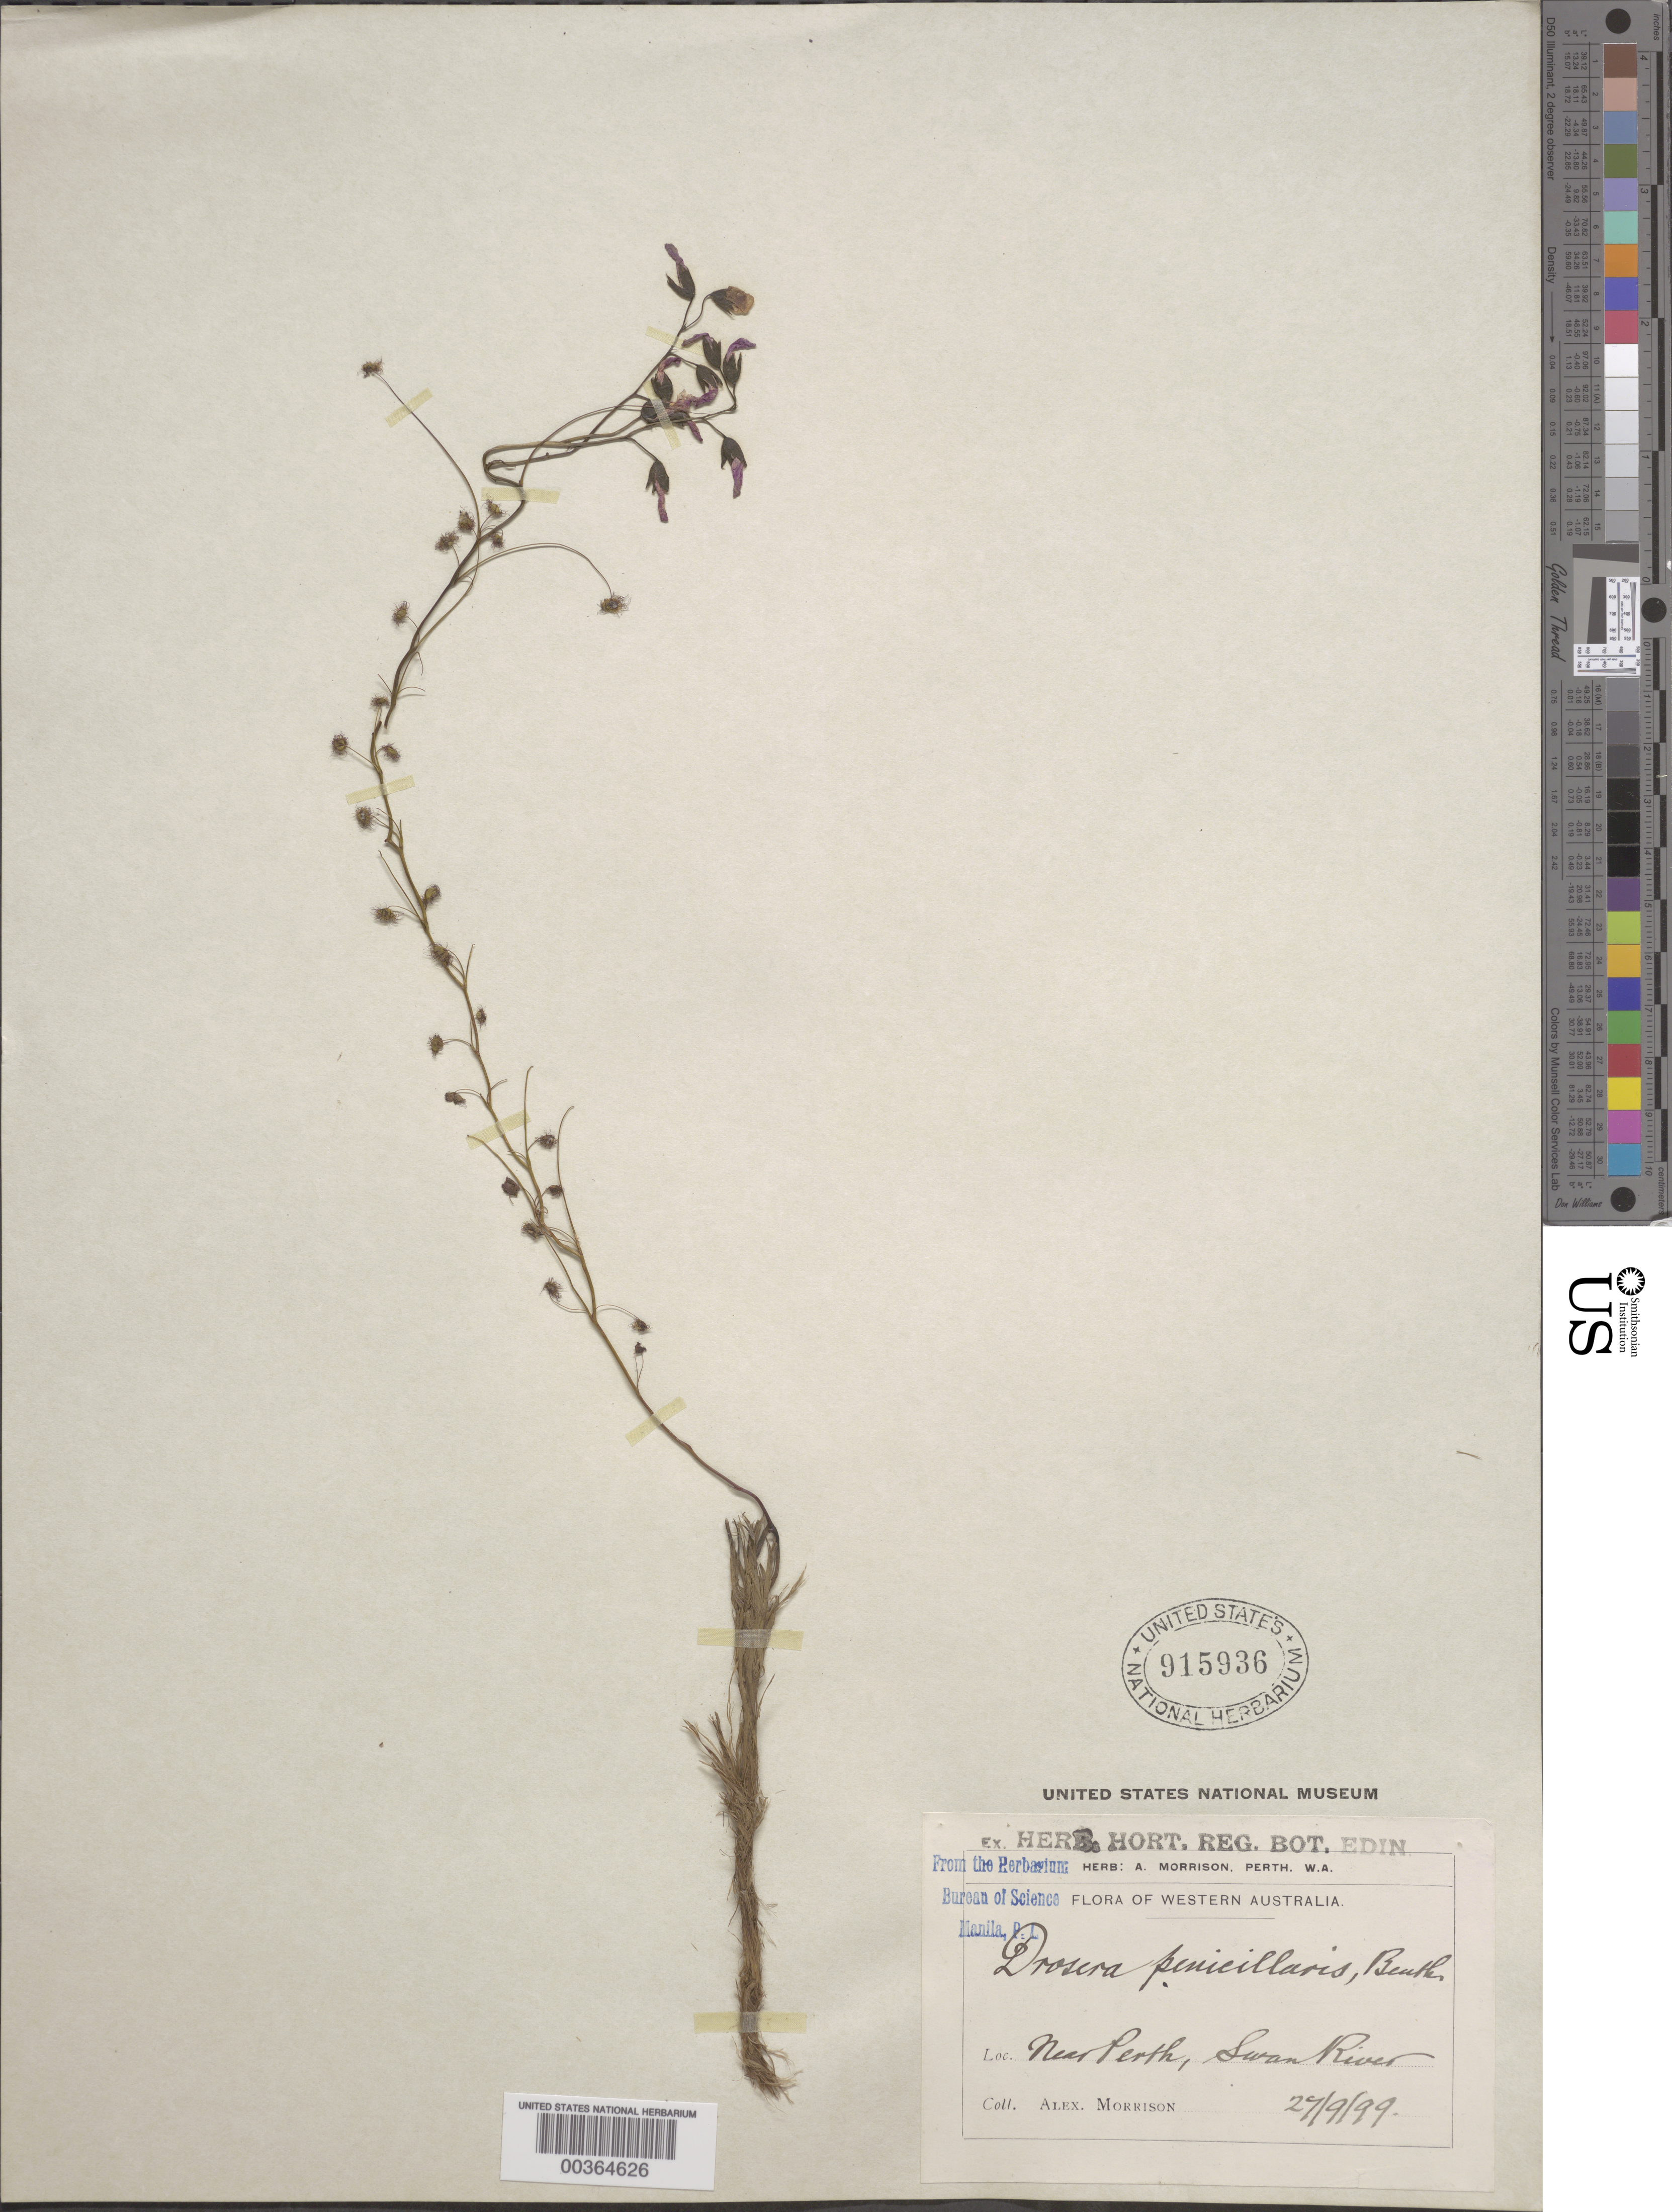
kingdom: Plantae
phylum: Tracheophyta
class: Magnoliopsida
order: Caryophyllales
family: Droseraceae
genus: Drosera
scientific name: Drosera penicillaris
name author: Benth.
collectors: A. Morrison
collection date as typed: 27 Sep 1899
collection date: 1899-09-27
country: Australia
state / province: Western Australia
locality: Swan river, near perth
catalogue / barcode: US 915936